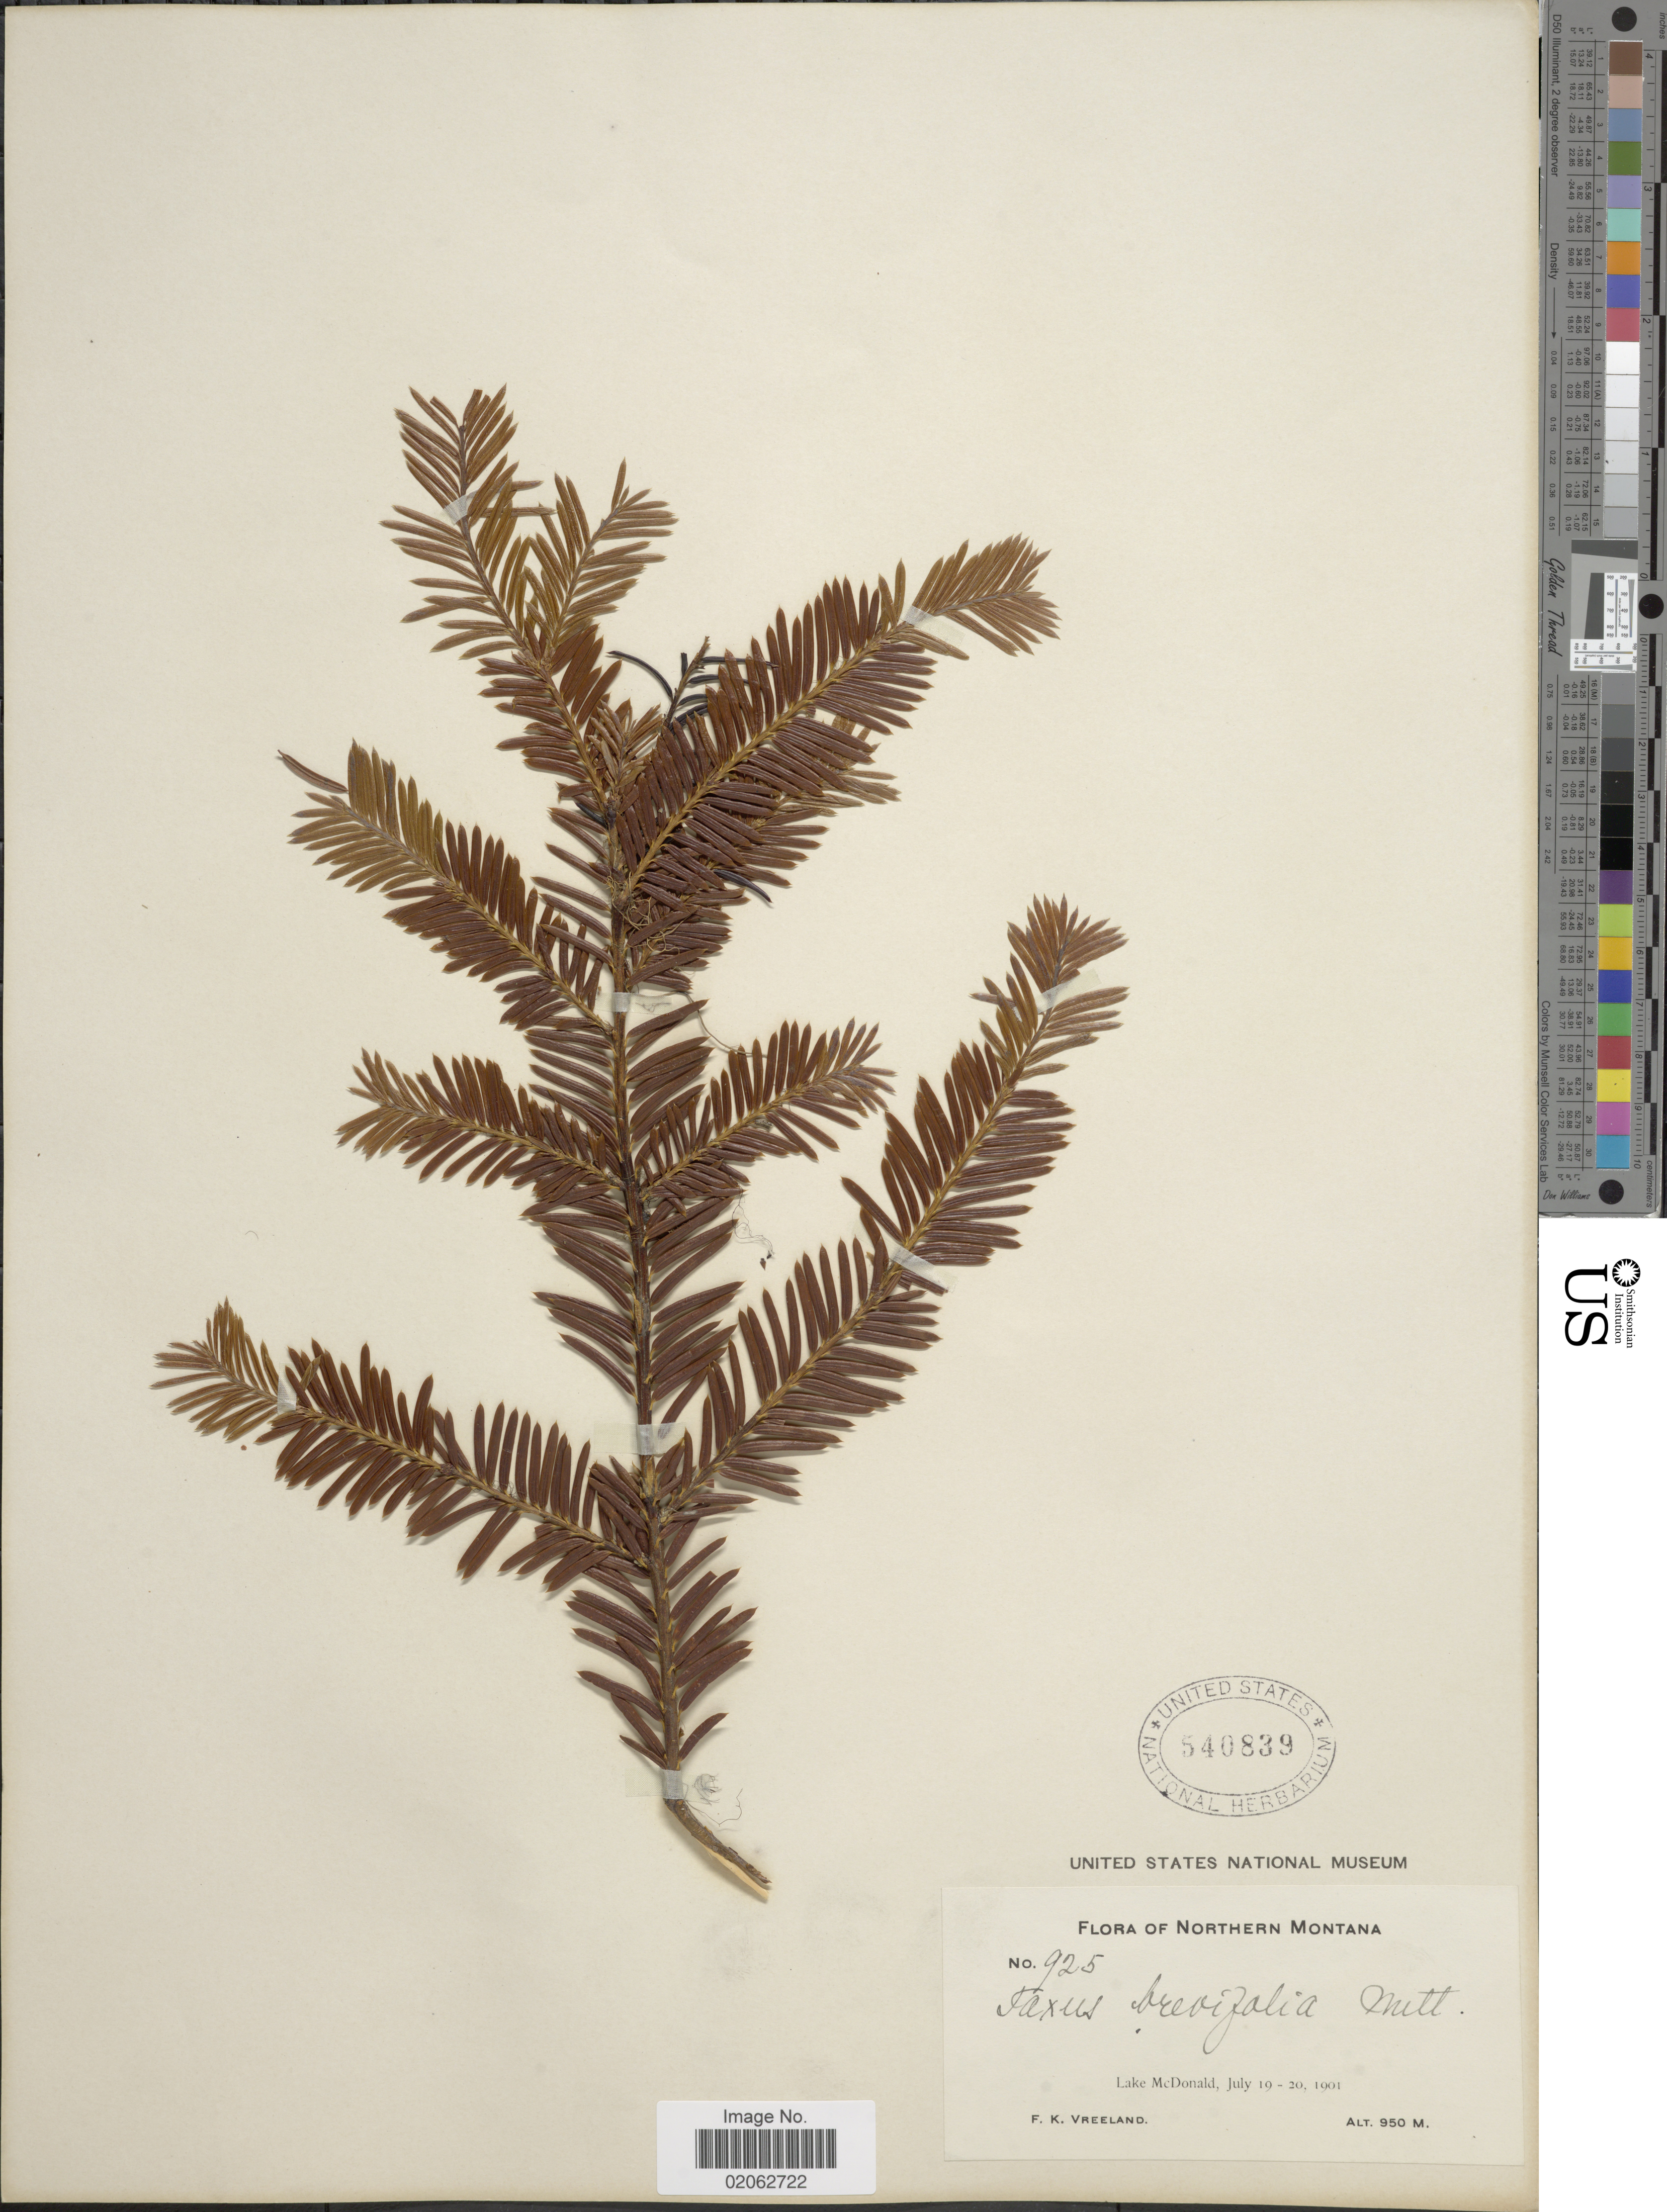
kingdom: Plantae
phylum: Tracheophyta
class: Pinopsida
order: Pinales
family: Taxaceae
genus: Taxus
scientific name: Taxus brevifolia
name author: Nutt.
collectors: F. Vreeland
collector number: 925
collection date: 1901-07-19/1901-07-20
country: United States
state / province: Montana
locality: Northern Montana, Lake McDonald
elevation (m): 950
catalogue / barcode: US 540839